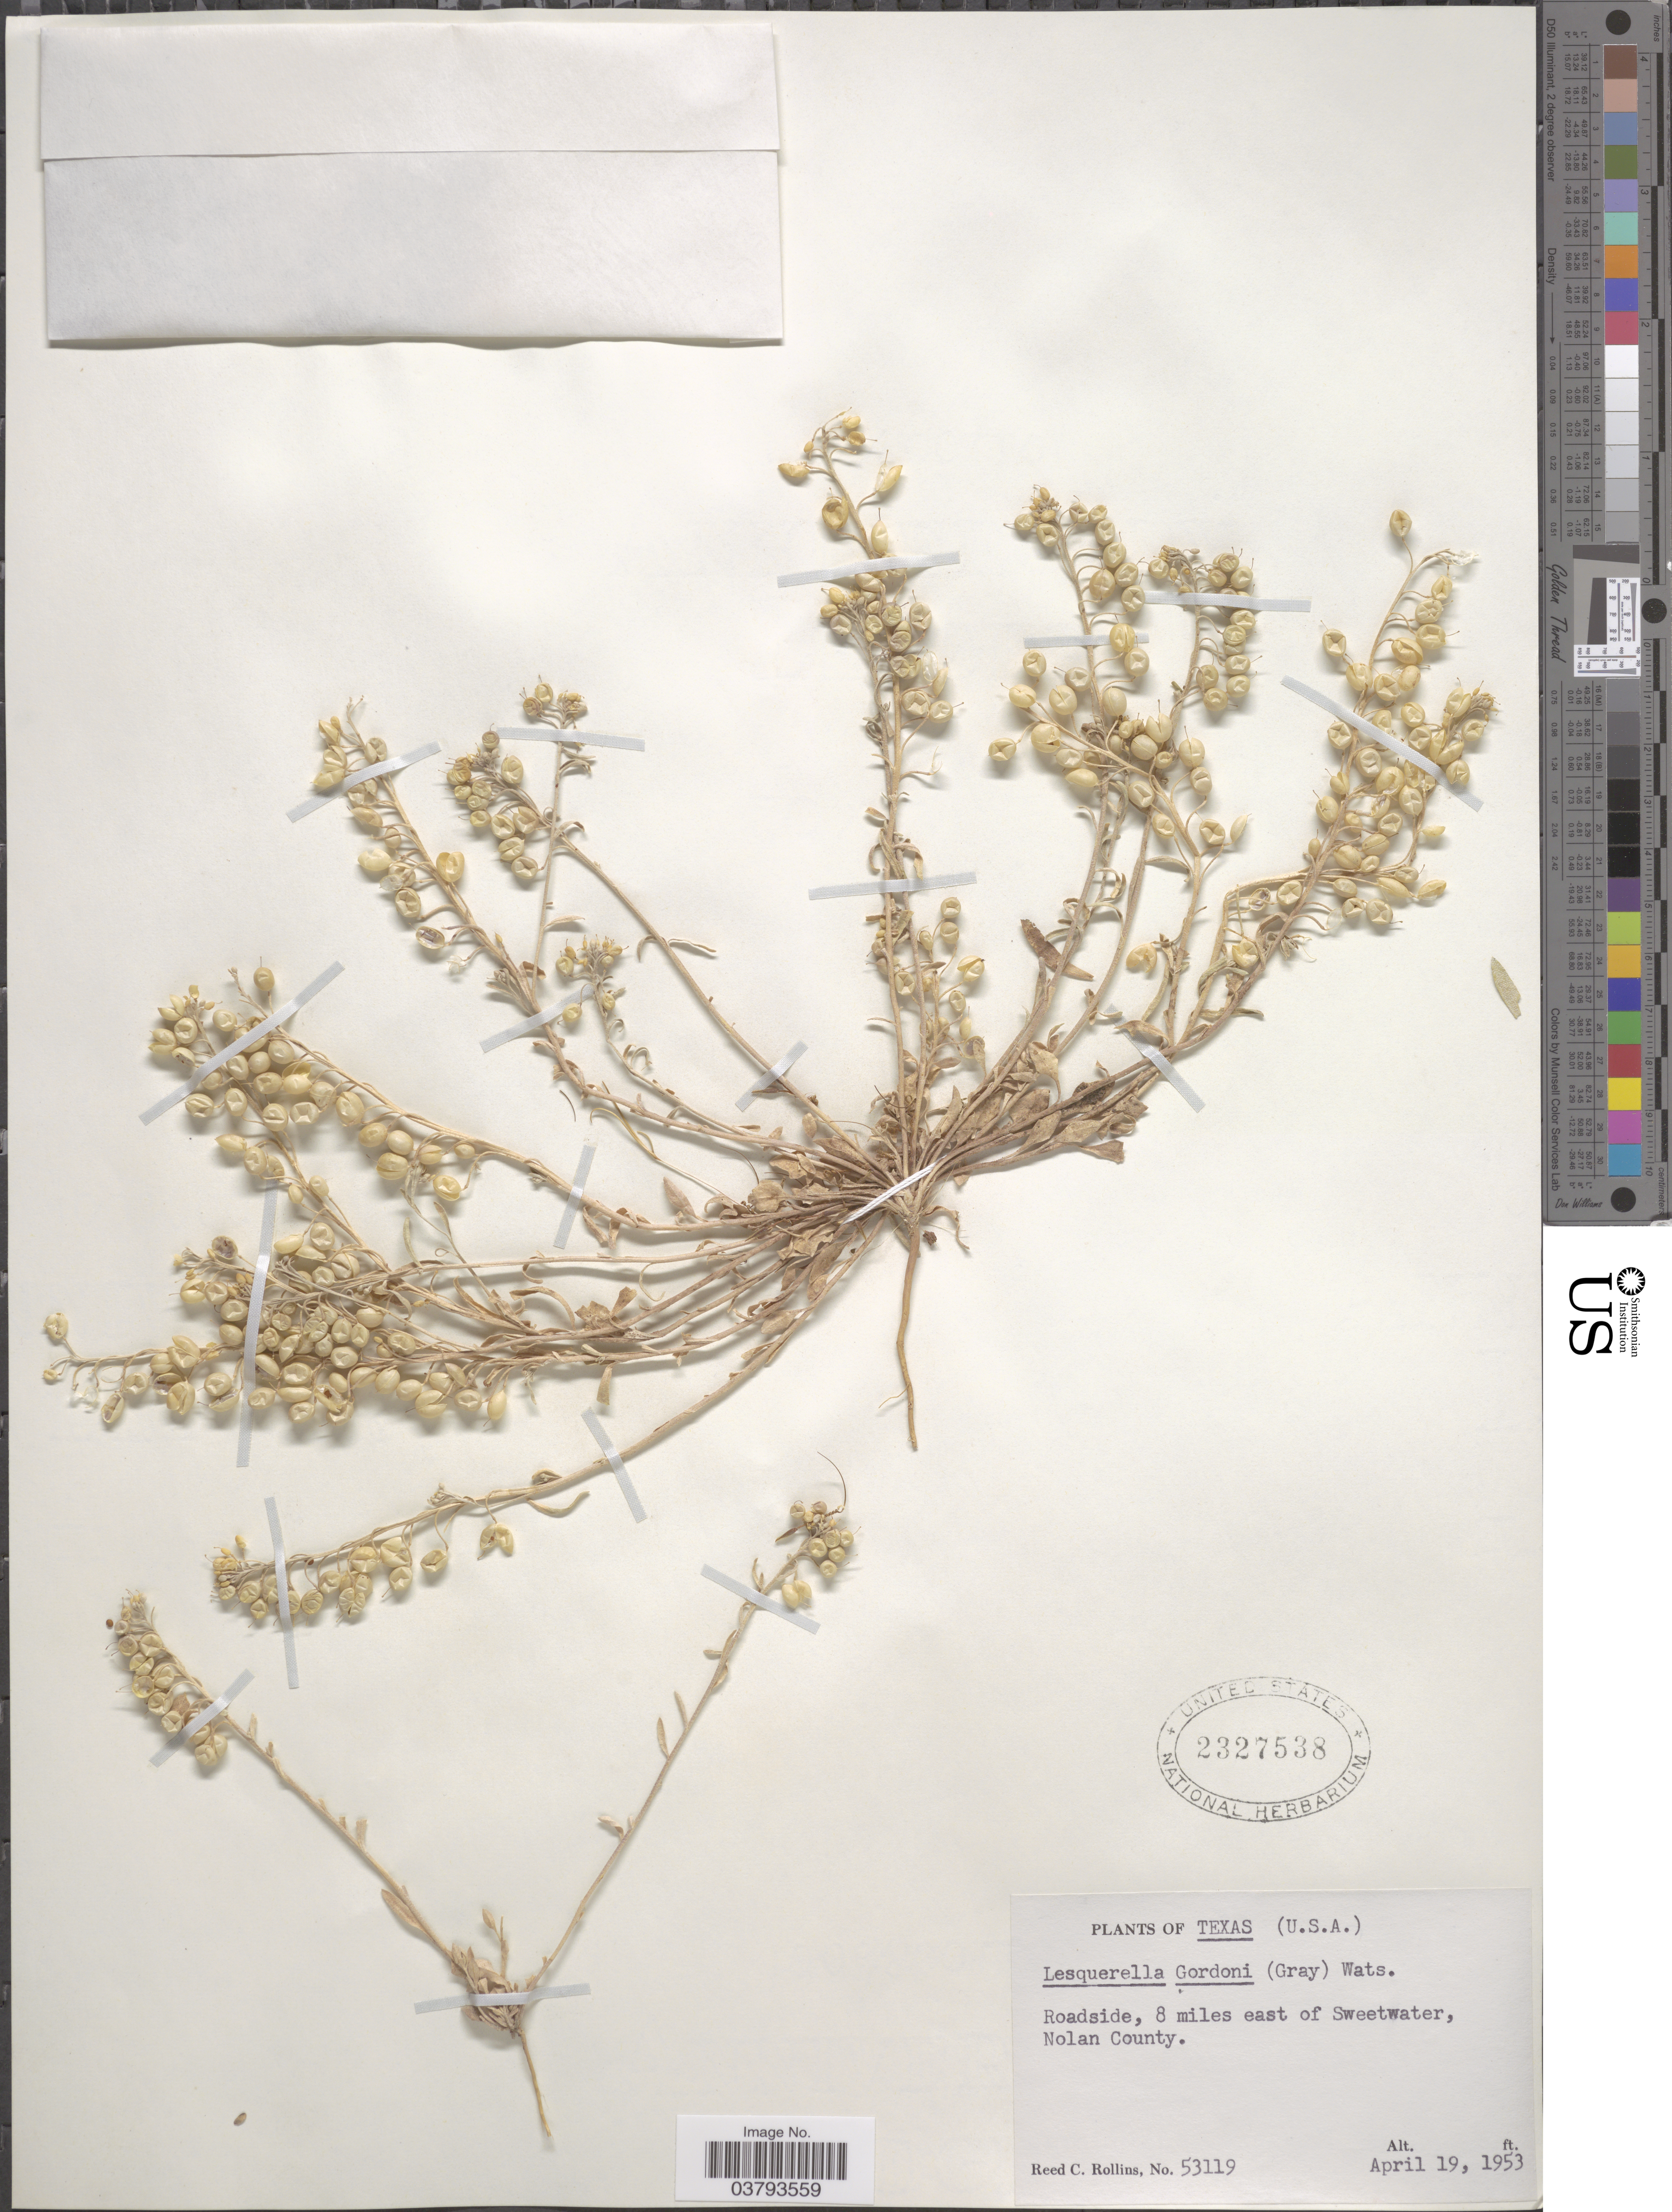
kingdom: Plantae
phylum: Tracheophyta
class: Magnoliopsida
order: Brassicales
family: Brassicaceae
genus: Lesquerella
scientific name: Lesquerella gordonii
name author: (A. Gray) S. Watson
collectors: R. C. Rollins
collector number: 53119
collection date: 1953-04-19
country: United States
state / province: Texas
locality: Roadside, 8 miles east of Sweetwater, Nolan County.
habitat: roadside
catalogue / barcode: US 2327538